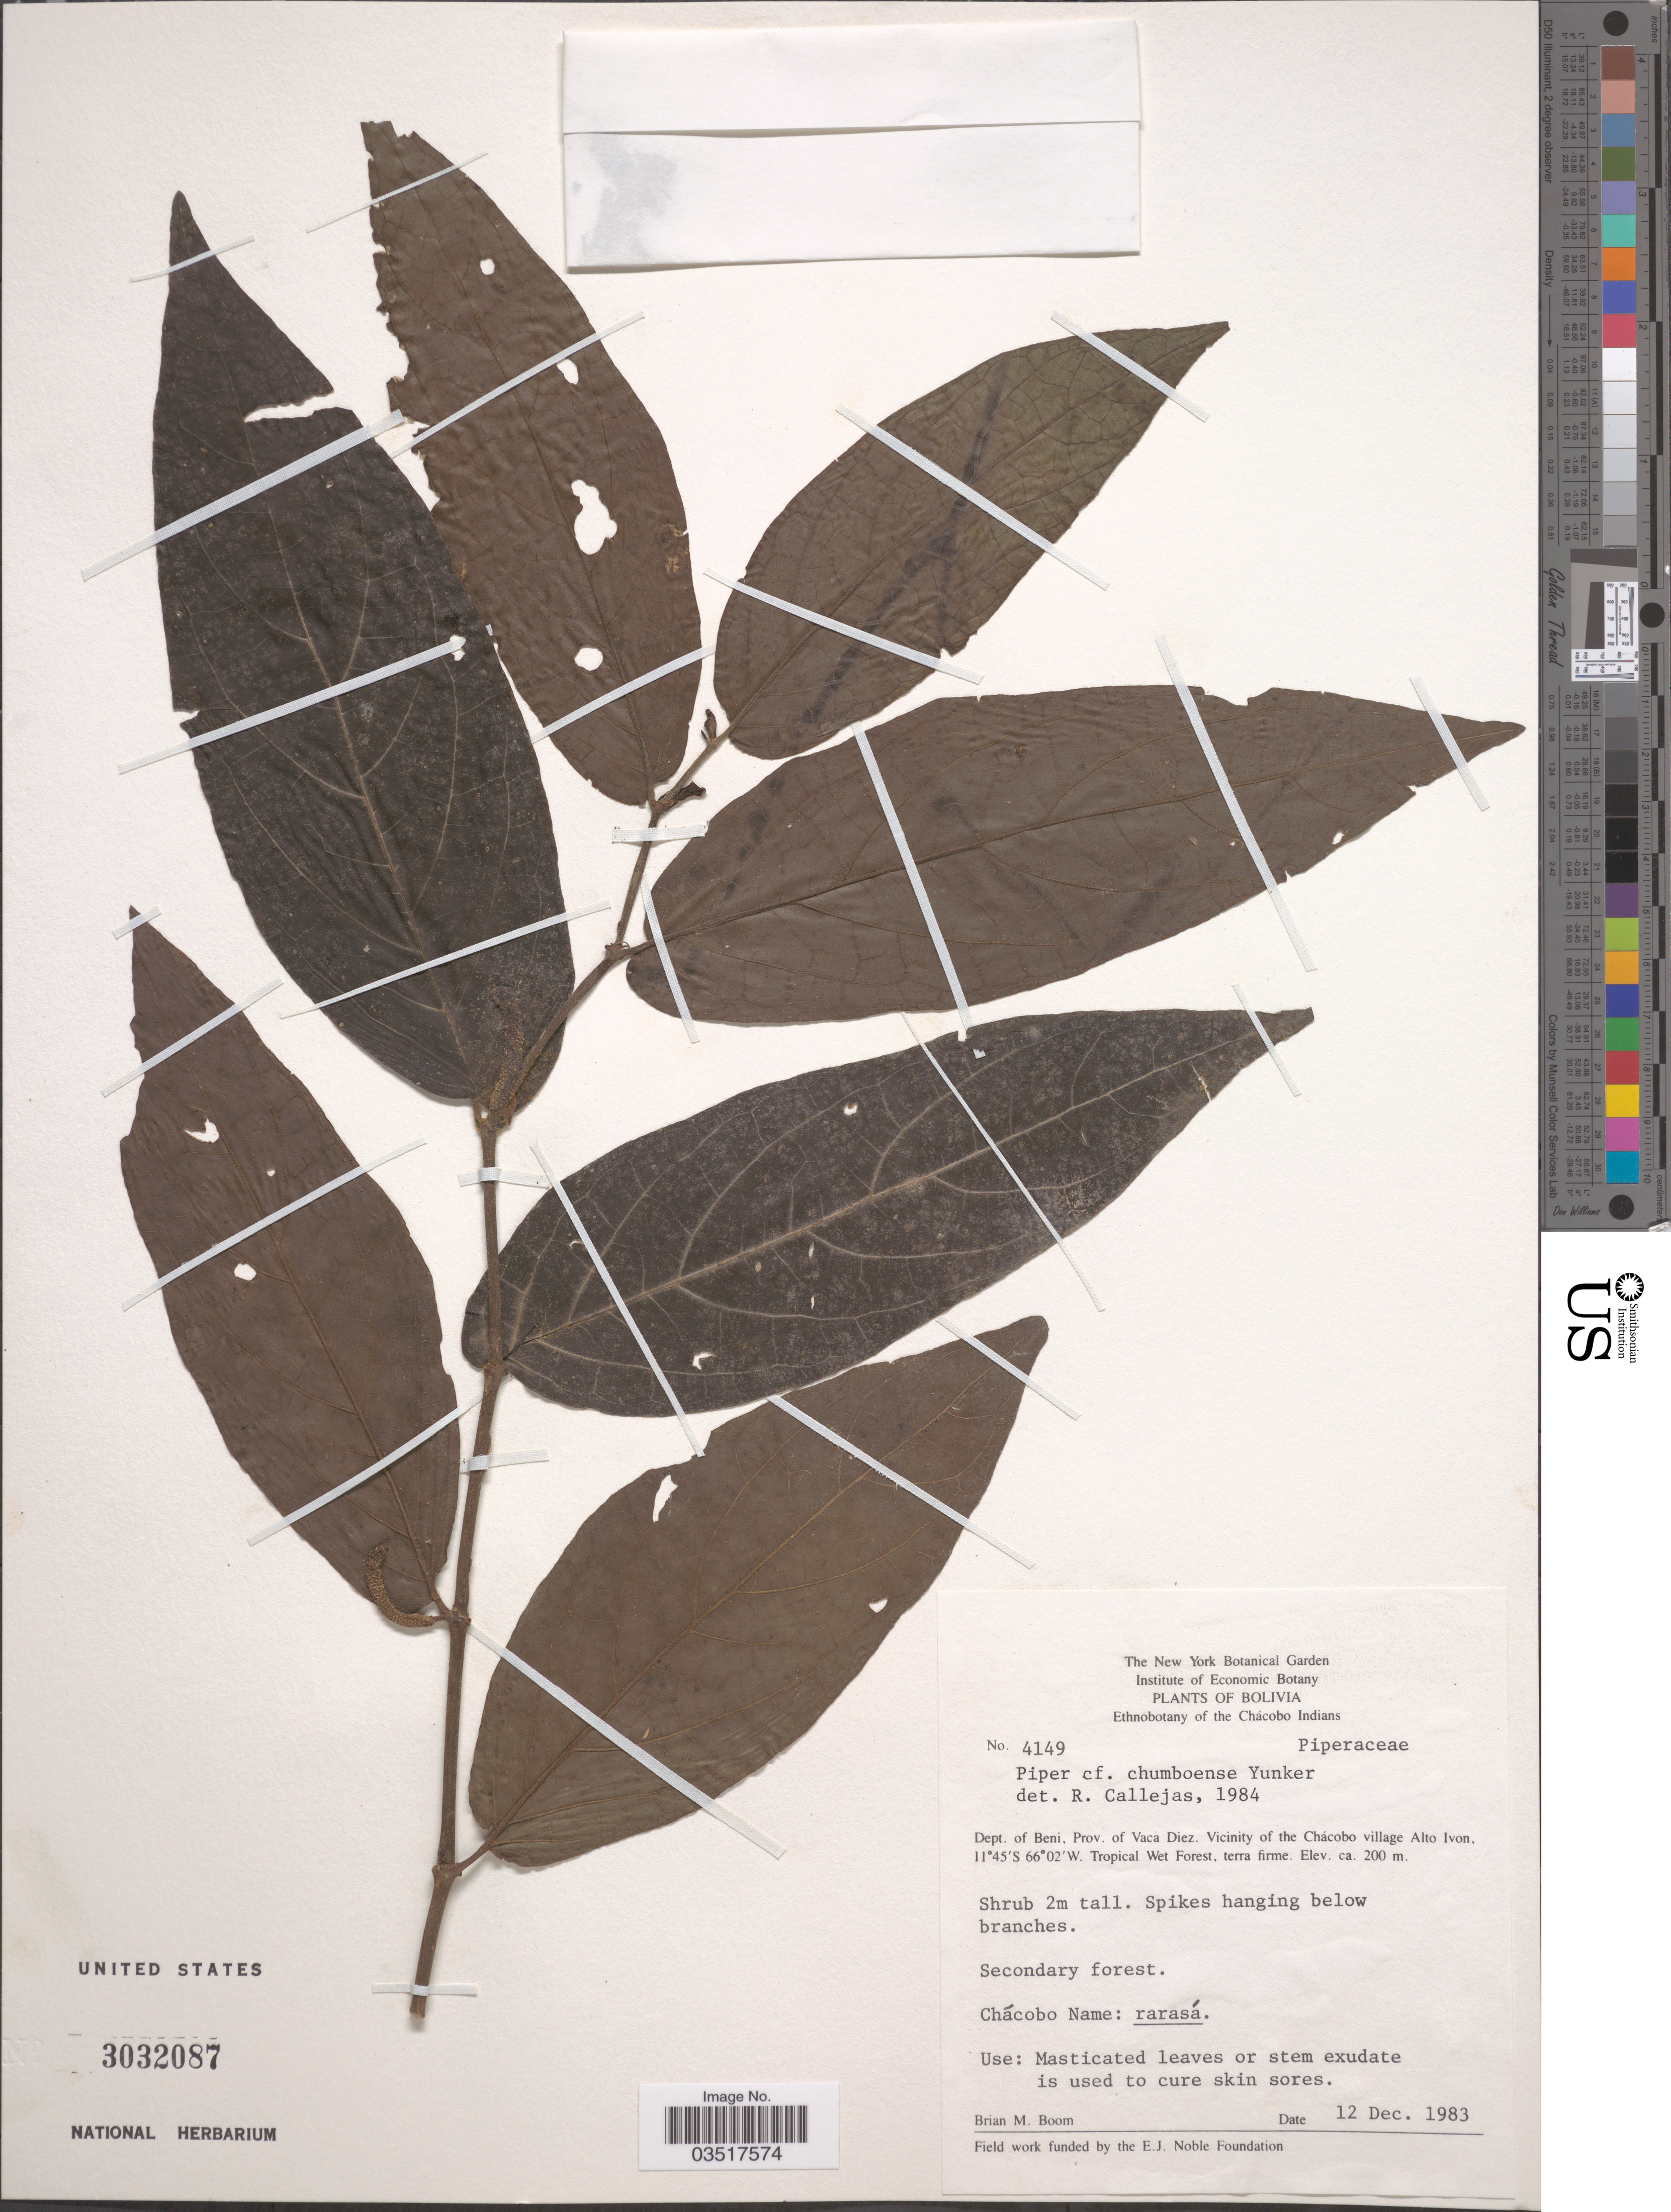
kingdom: Plantae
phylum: Tracheophyta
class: Magnoliopsida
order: Piperales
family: Piperaceae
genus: Piper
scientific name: Piper chumboense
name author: Yunck.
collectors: B. M. Boom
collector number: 4149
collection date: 1983-12-12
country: Bolivia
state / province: Beni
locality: Dept. of Beni, Prov. of Vaca Diez. Vicinity of the Chácobo village Alto Ivon.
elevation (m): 200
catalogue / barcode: US 3032087